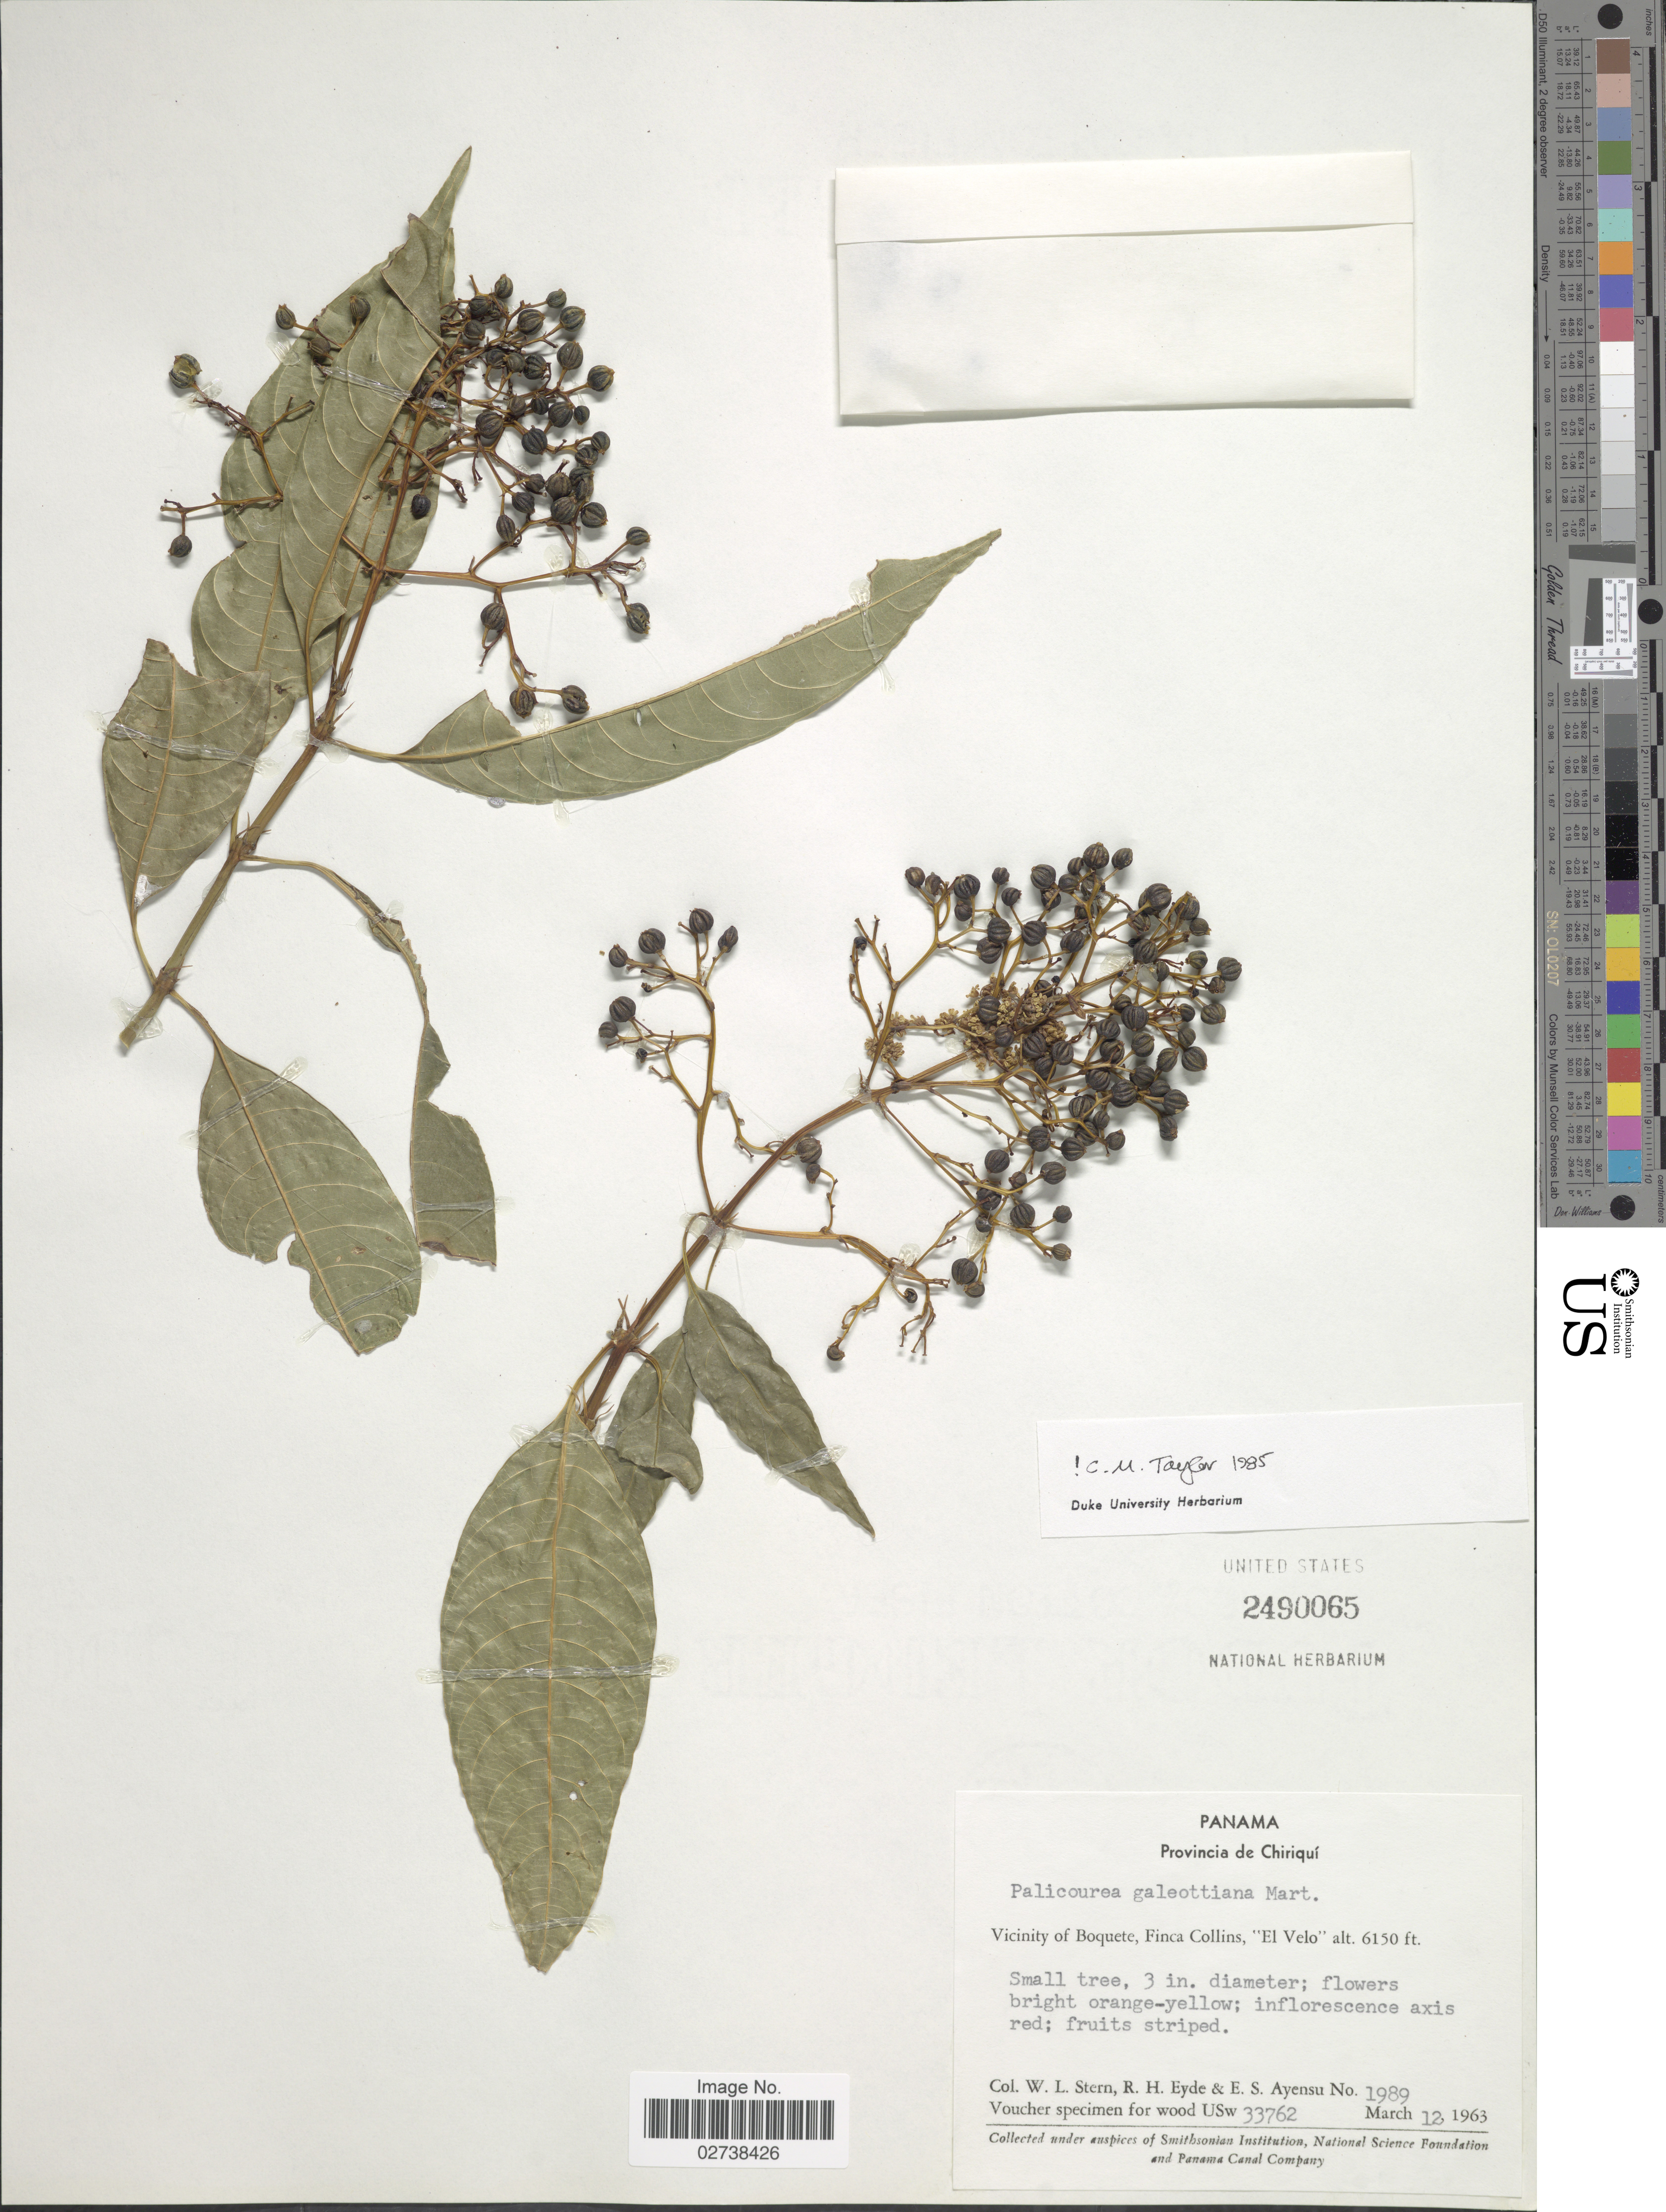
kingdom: Plantae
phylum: Tracheophyta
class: Magnoliopsida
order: Gentianales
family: Rubiaceae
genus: Palicourea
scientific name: Palicourea galeottiana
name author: M. Martens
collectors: W. L. Stern, R. H. Eyde & E. S. Ayensu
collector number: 1989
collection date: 1963-03-12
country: Panama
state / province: Chiriqui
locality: Provincia de Chiriqui. Vicinity of Boquete, Finca Collins, "El Velo"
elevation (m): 1875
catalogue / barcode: US 2490065